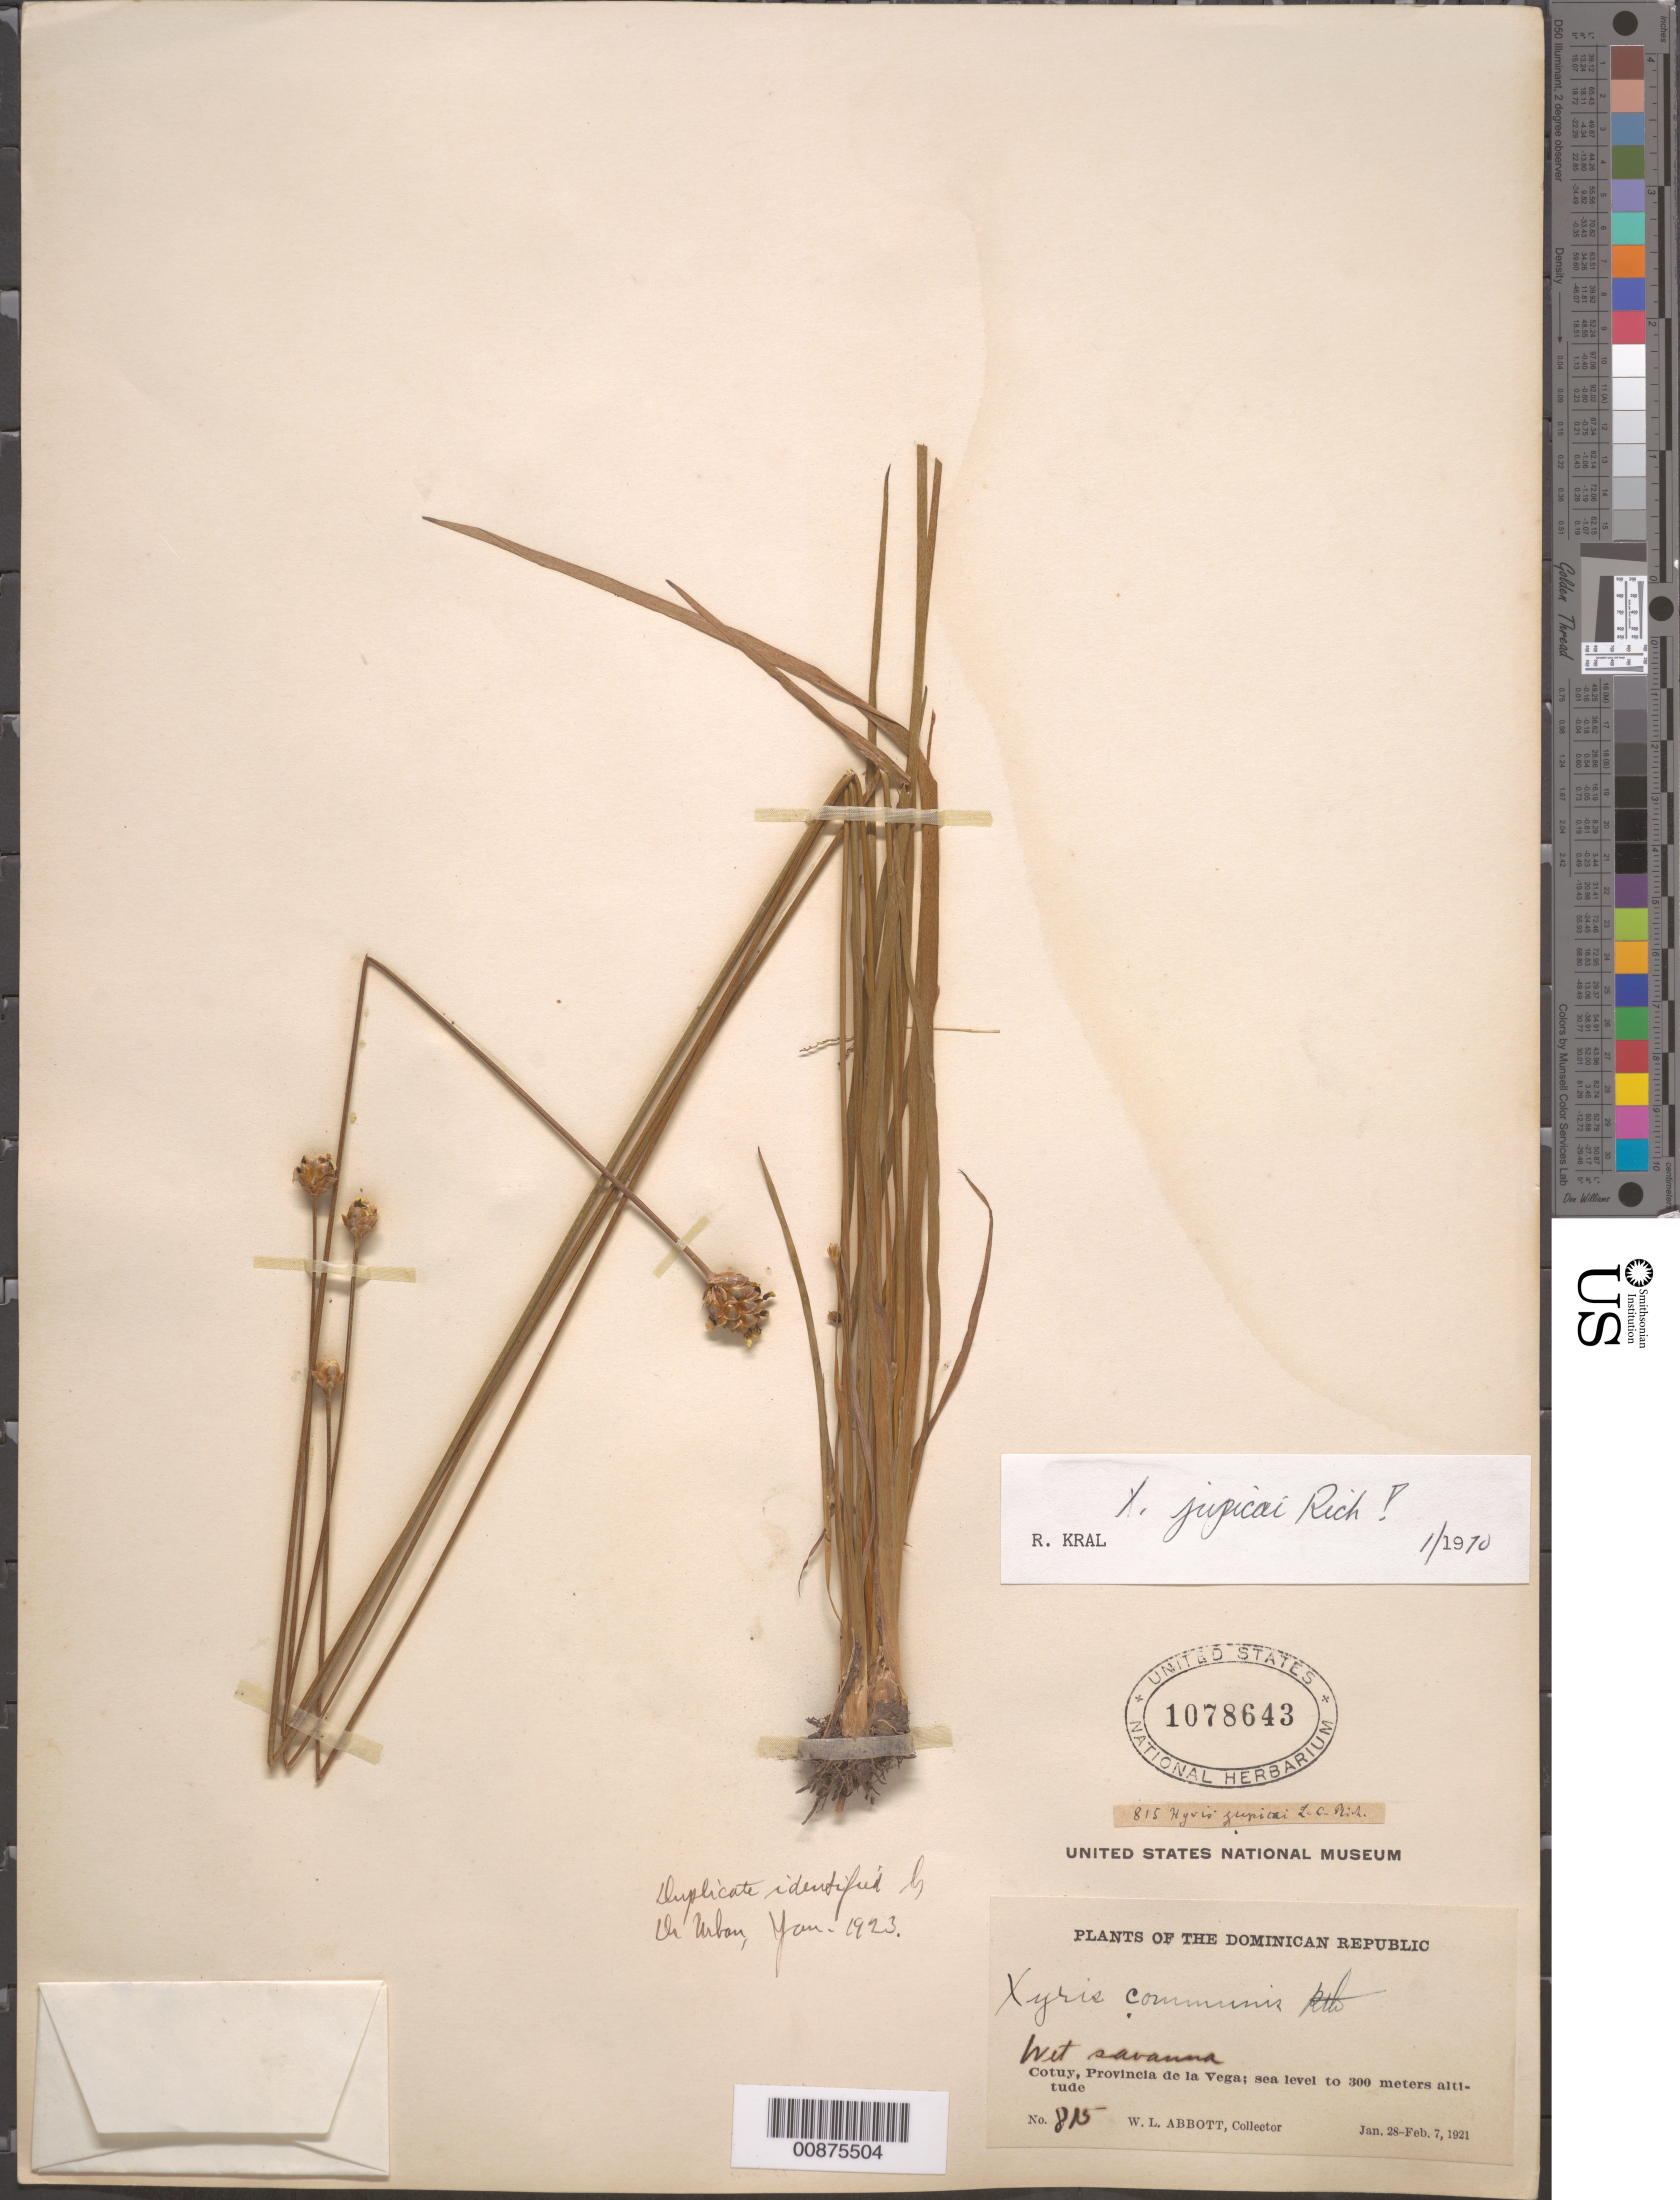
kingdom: Plantae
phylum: Tracheophyta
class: Liliopsida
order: Poales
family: Xyridaceae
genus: Xyris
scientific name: Xyris jupicai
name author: Rich.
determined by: Kral, Robert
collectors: W. L. Abbott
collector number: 815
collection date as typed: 28 Jan 1921 to 07 Feb 1921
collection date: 1921-01-28/1921-02-07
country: Dominican Republic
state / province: La Vega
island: Hispaniola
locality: Cotuy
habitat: Wet savanna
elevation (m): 0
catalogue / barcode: US 1078643